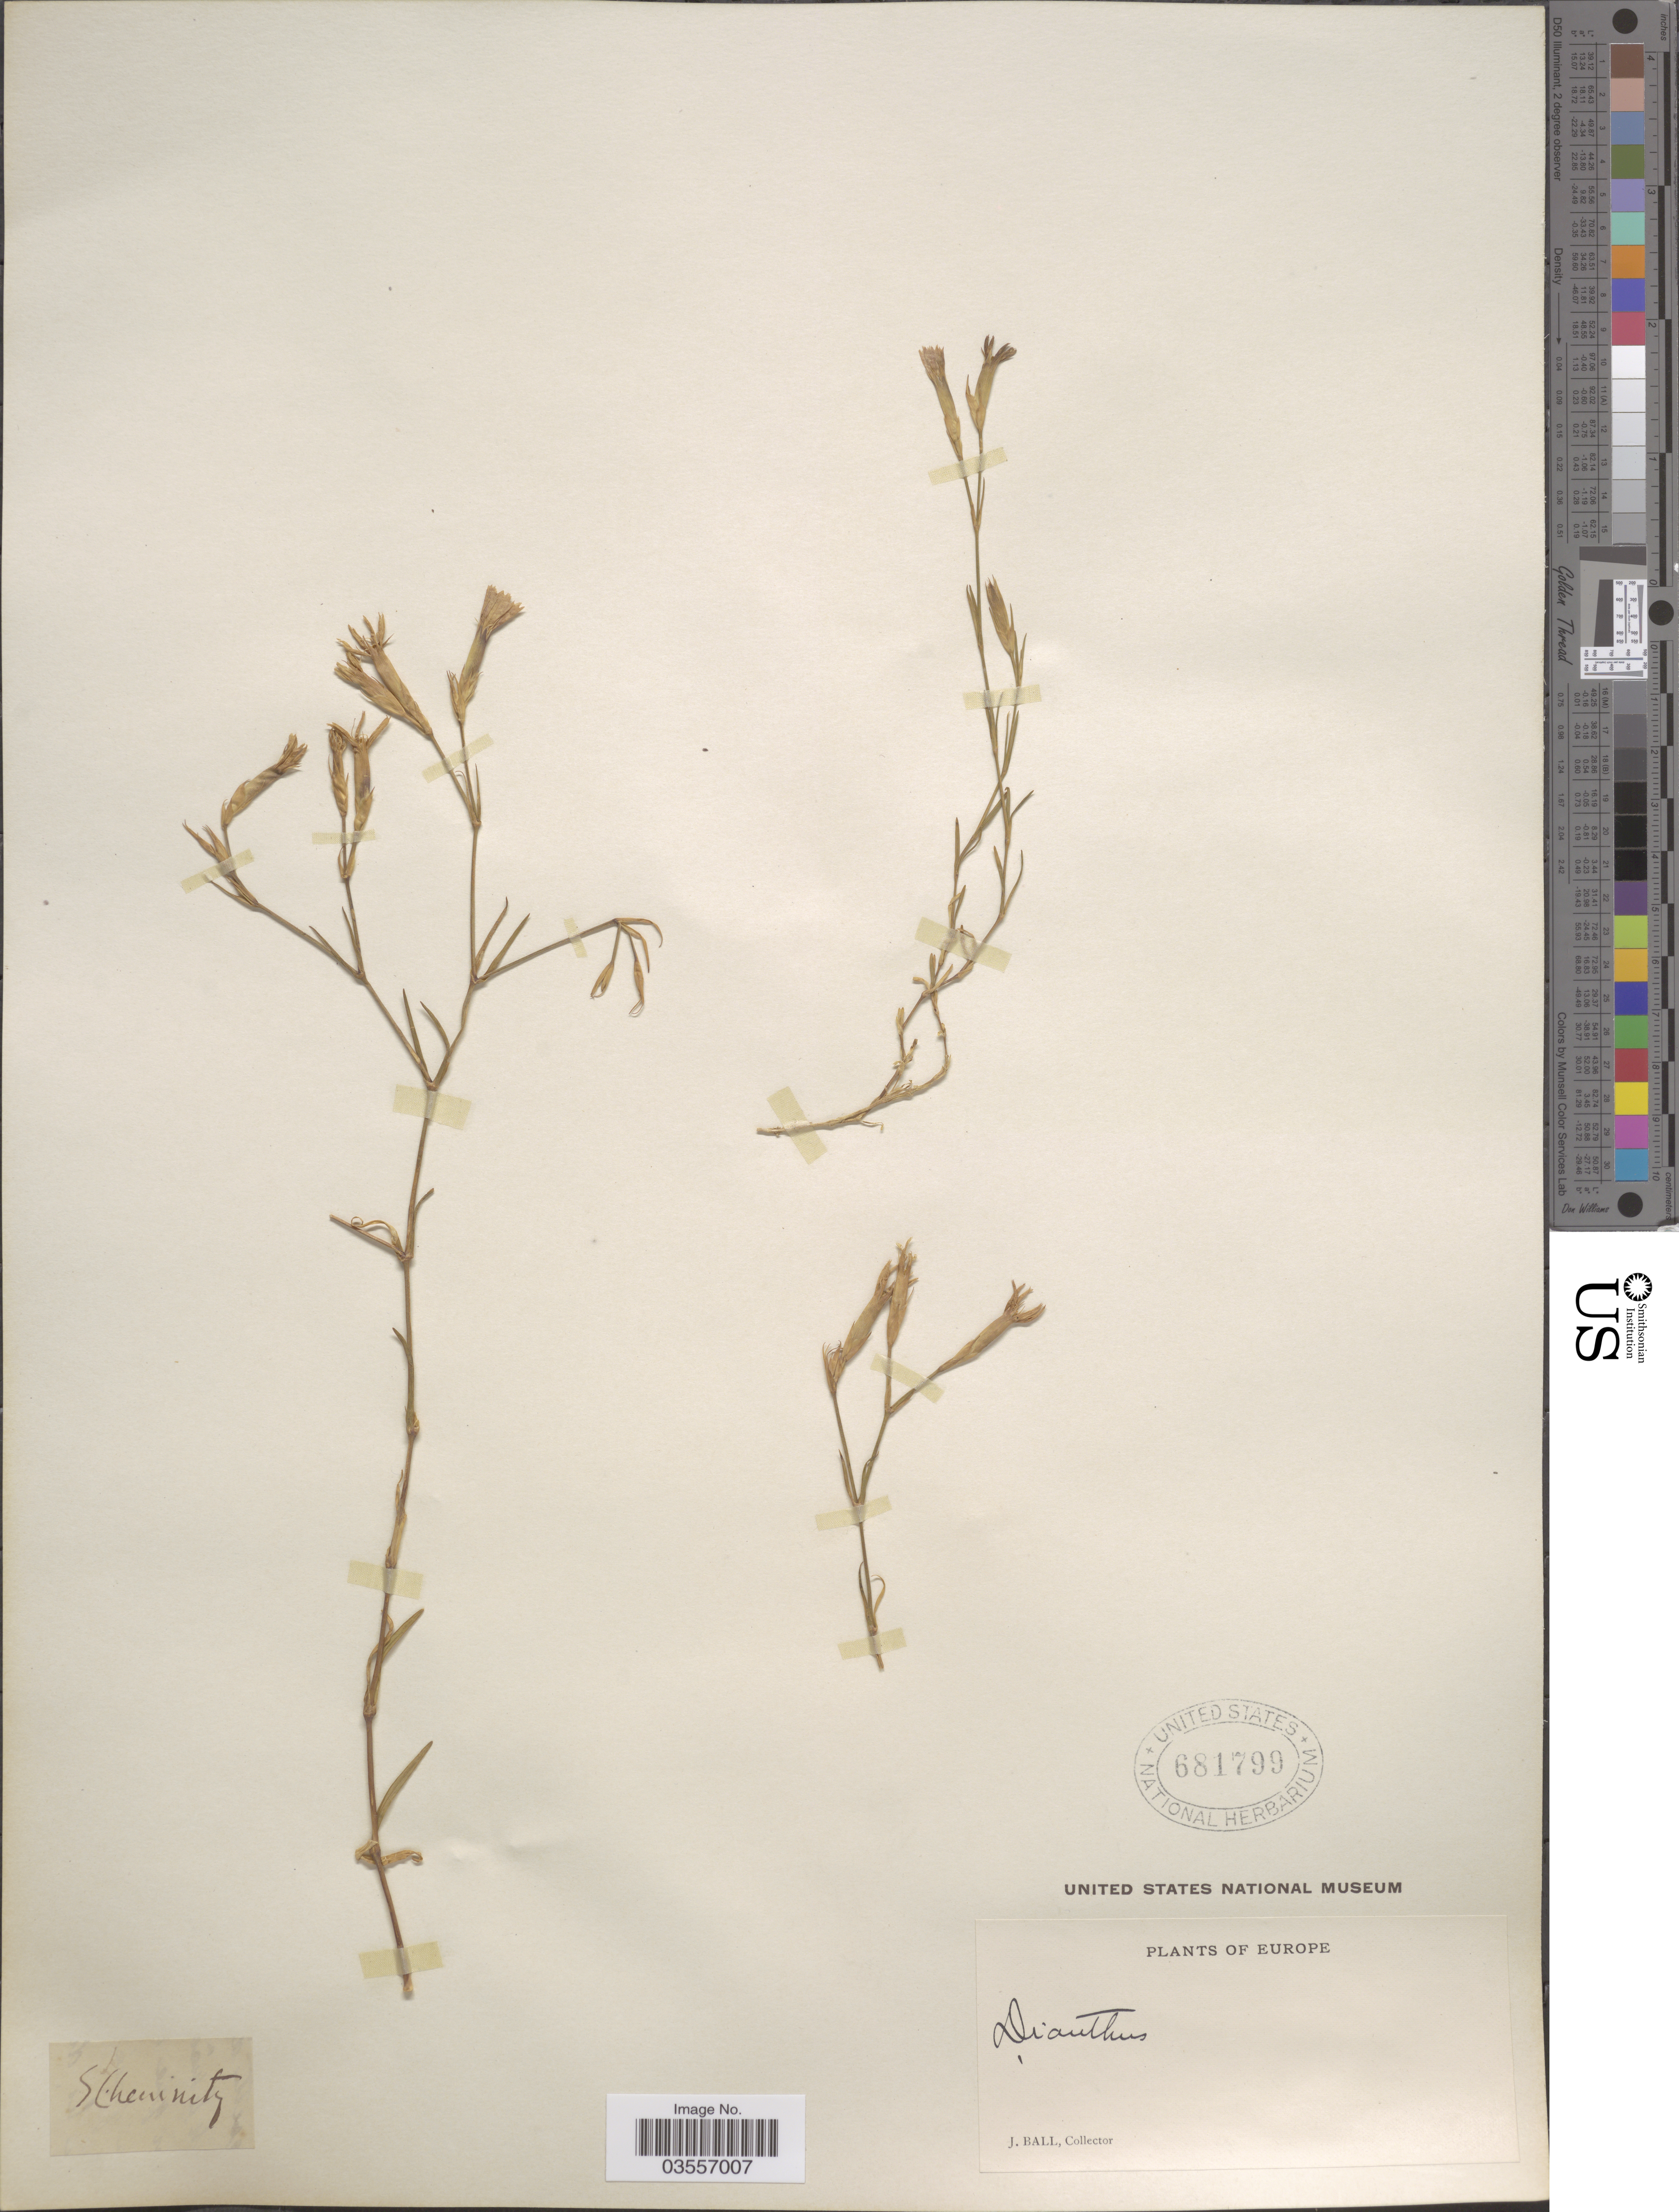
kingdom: Plantae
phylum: Tracheophyta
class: Magnoliopsida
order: Caryophyllales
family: Caryophyllaceae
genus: Dianthus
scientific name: Dianthus sp.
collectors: J. Ball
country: Germany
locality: Europe. S Chemnitz.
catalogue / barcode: US 681799